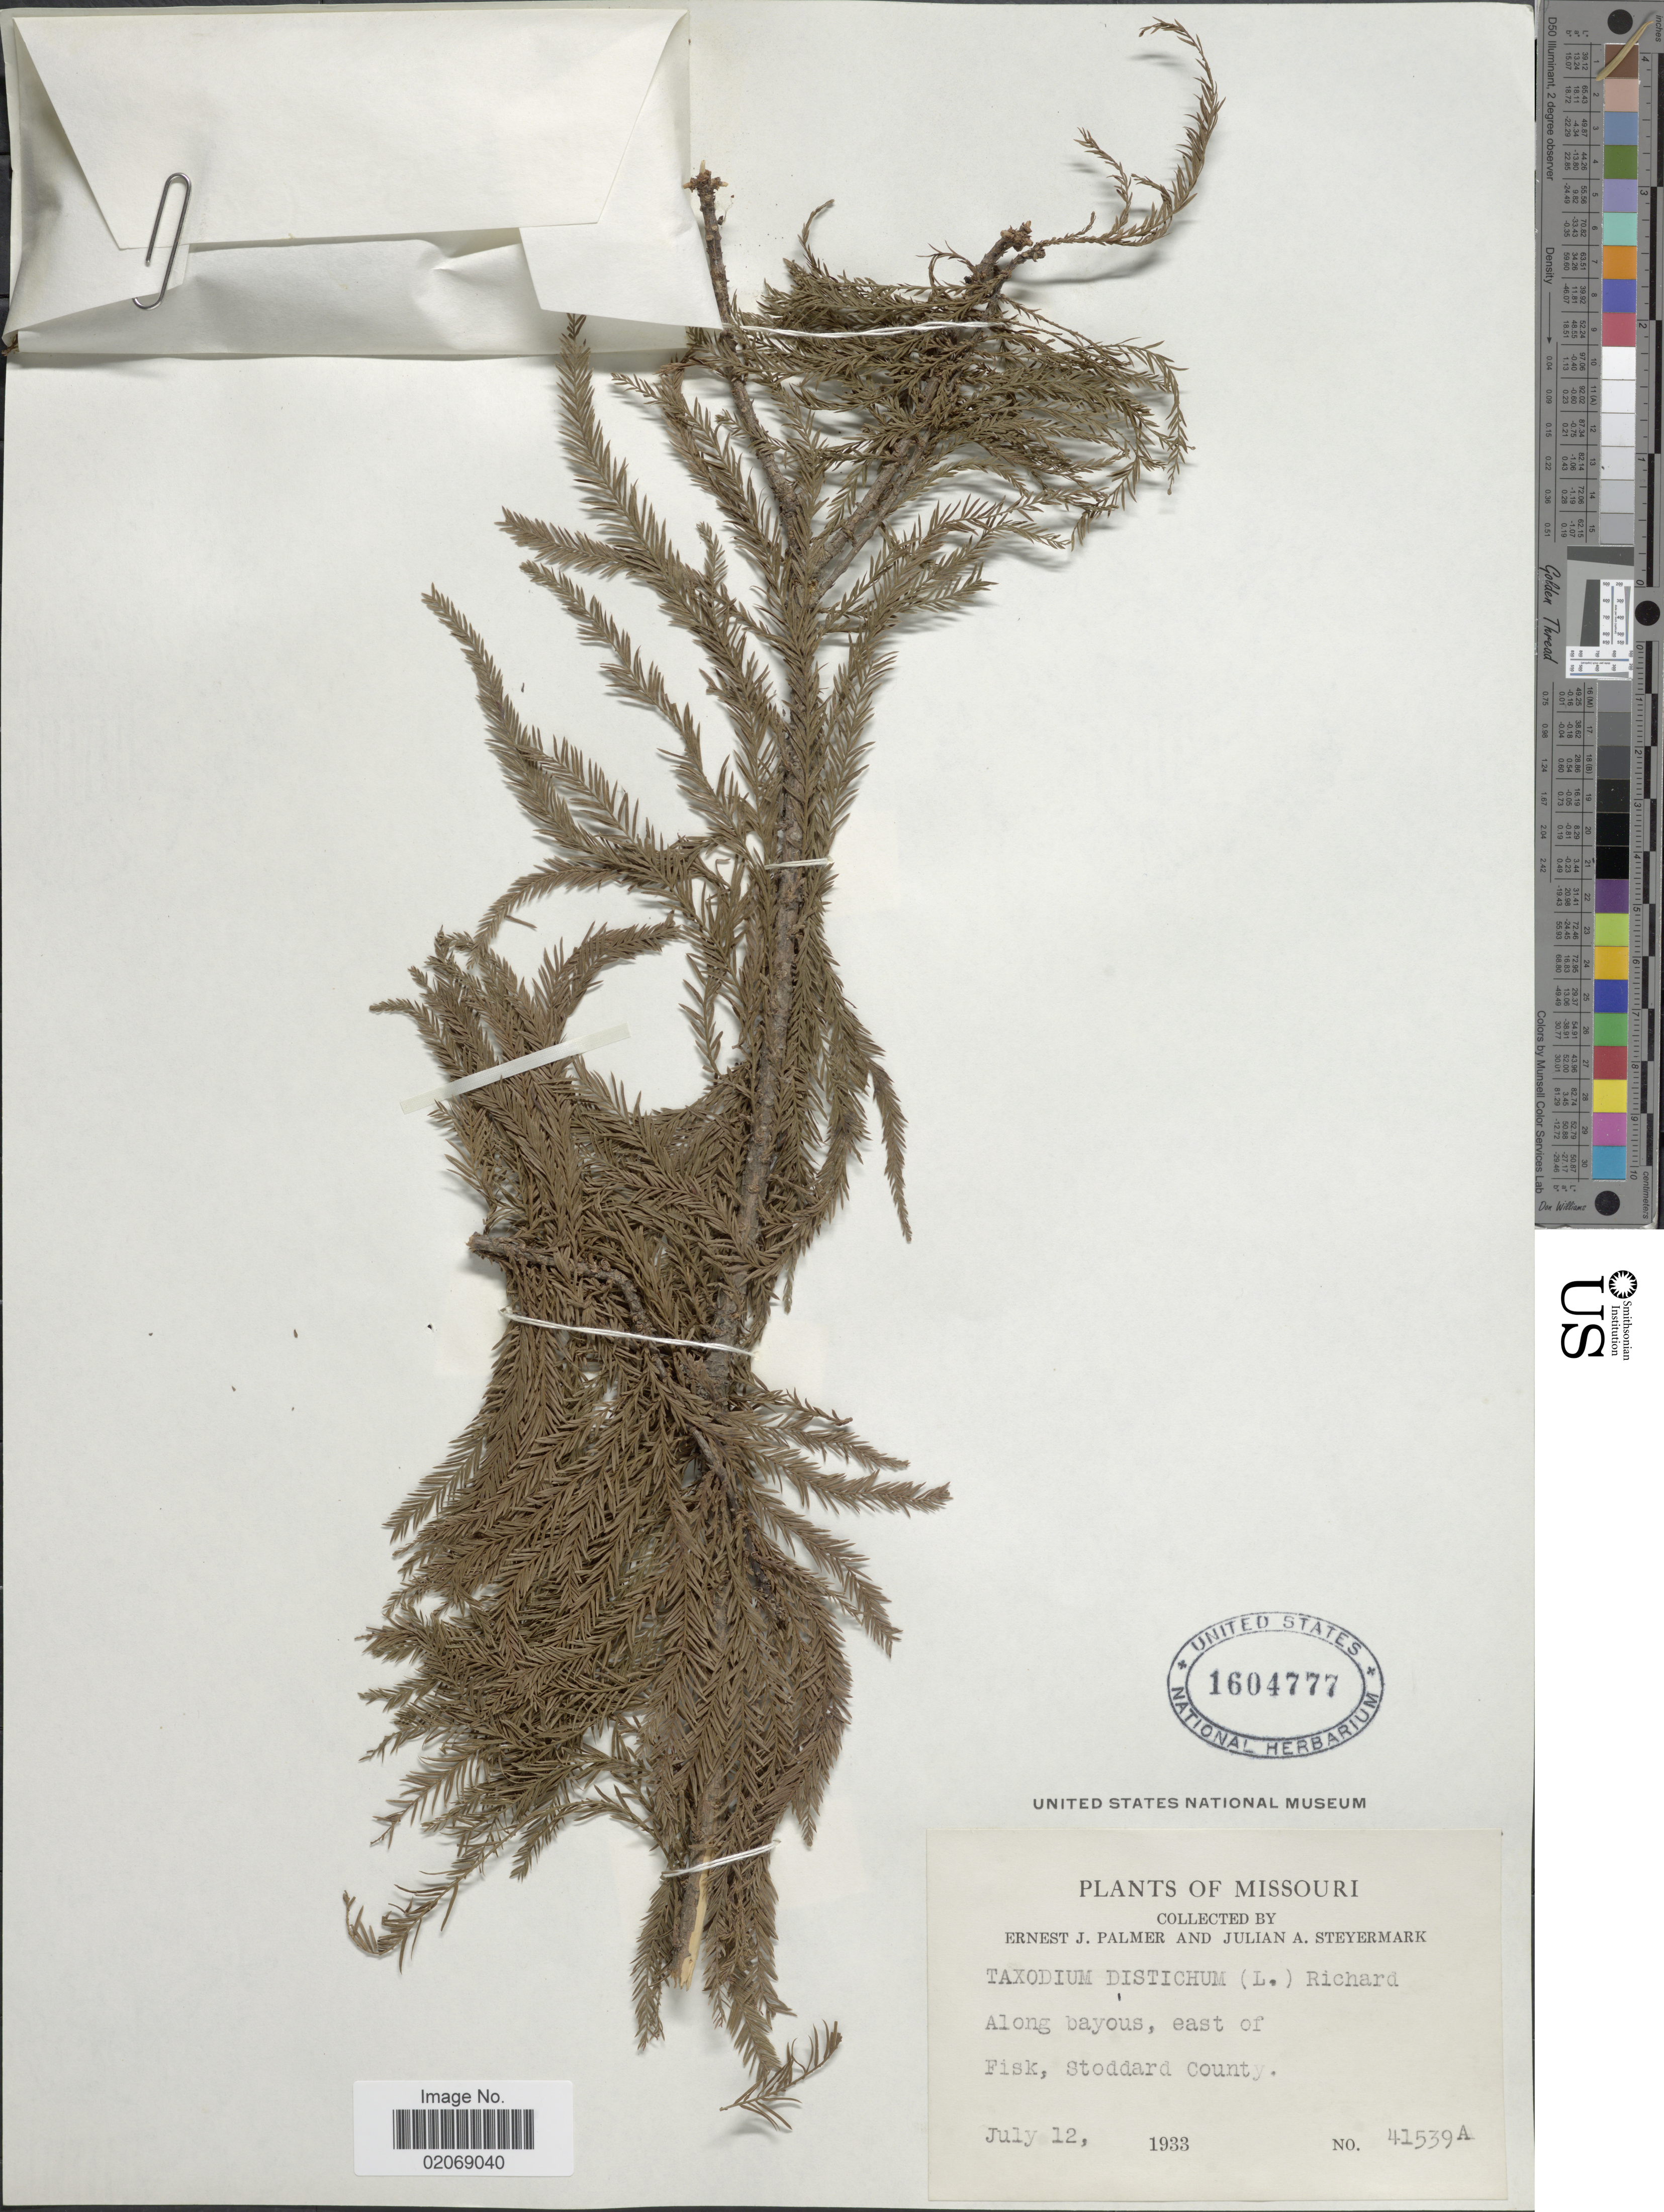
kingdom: Plantae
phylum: Tracheophyta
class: Pinopsida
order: Pinales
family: Cupressaceae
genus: Taxodium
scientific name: Taxodium distichum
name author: (L.) Rich.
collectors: E. J. Palmer & J. Steyermark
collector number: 41539A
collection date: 1933-07-12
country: United States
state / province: Missouri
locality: Along Bayous, east of Fisk, Stoddard County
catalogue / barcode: US 1604777